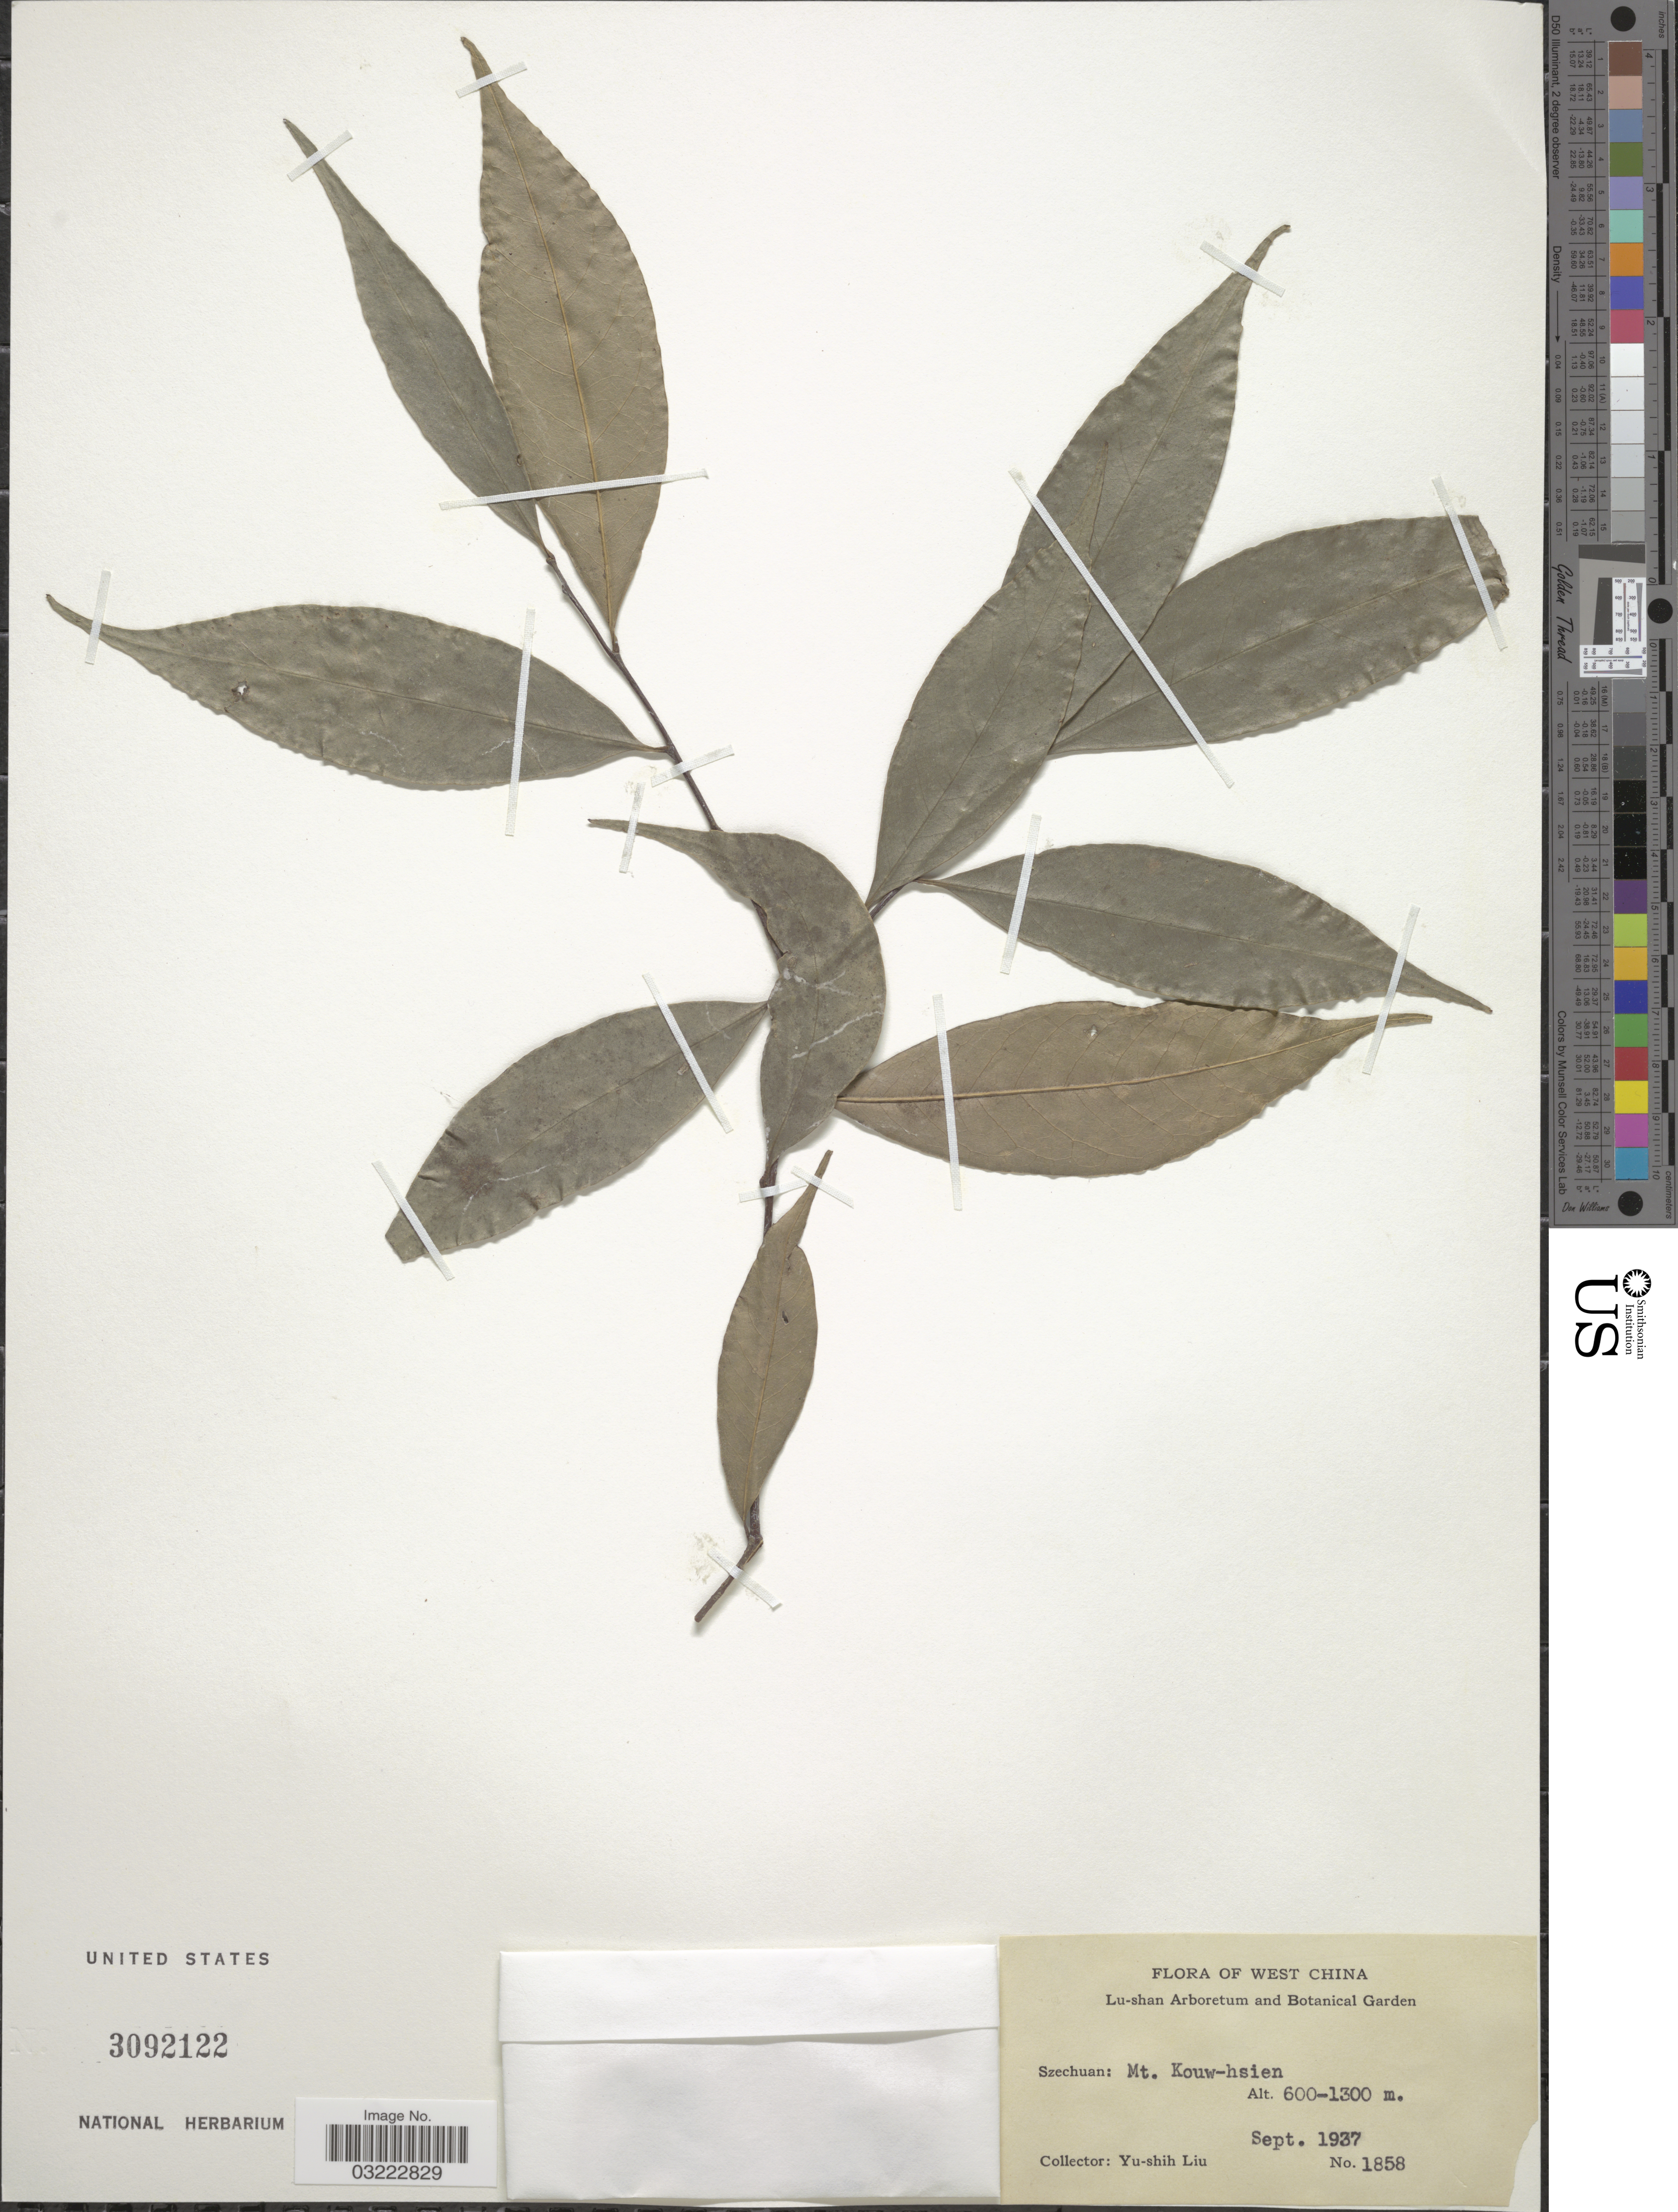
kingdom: Plantae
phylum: Tracheophyta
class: Magnoliopsida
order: Laurales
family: Lauraceae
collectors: Y.-S. Liu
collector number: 1858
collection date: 1937-09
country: China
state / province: Sichuan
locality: West China, Szechuan: Mt. Kouw-hsien.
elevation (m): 600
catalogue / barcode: US 3092122